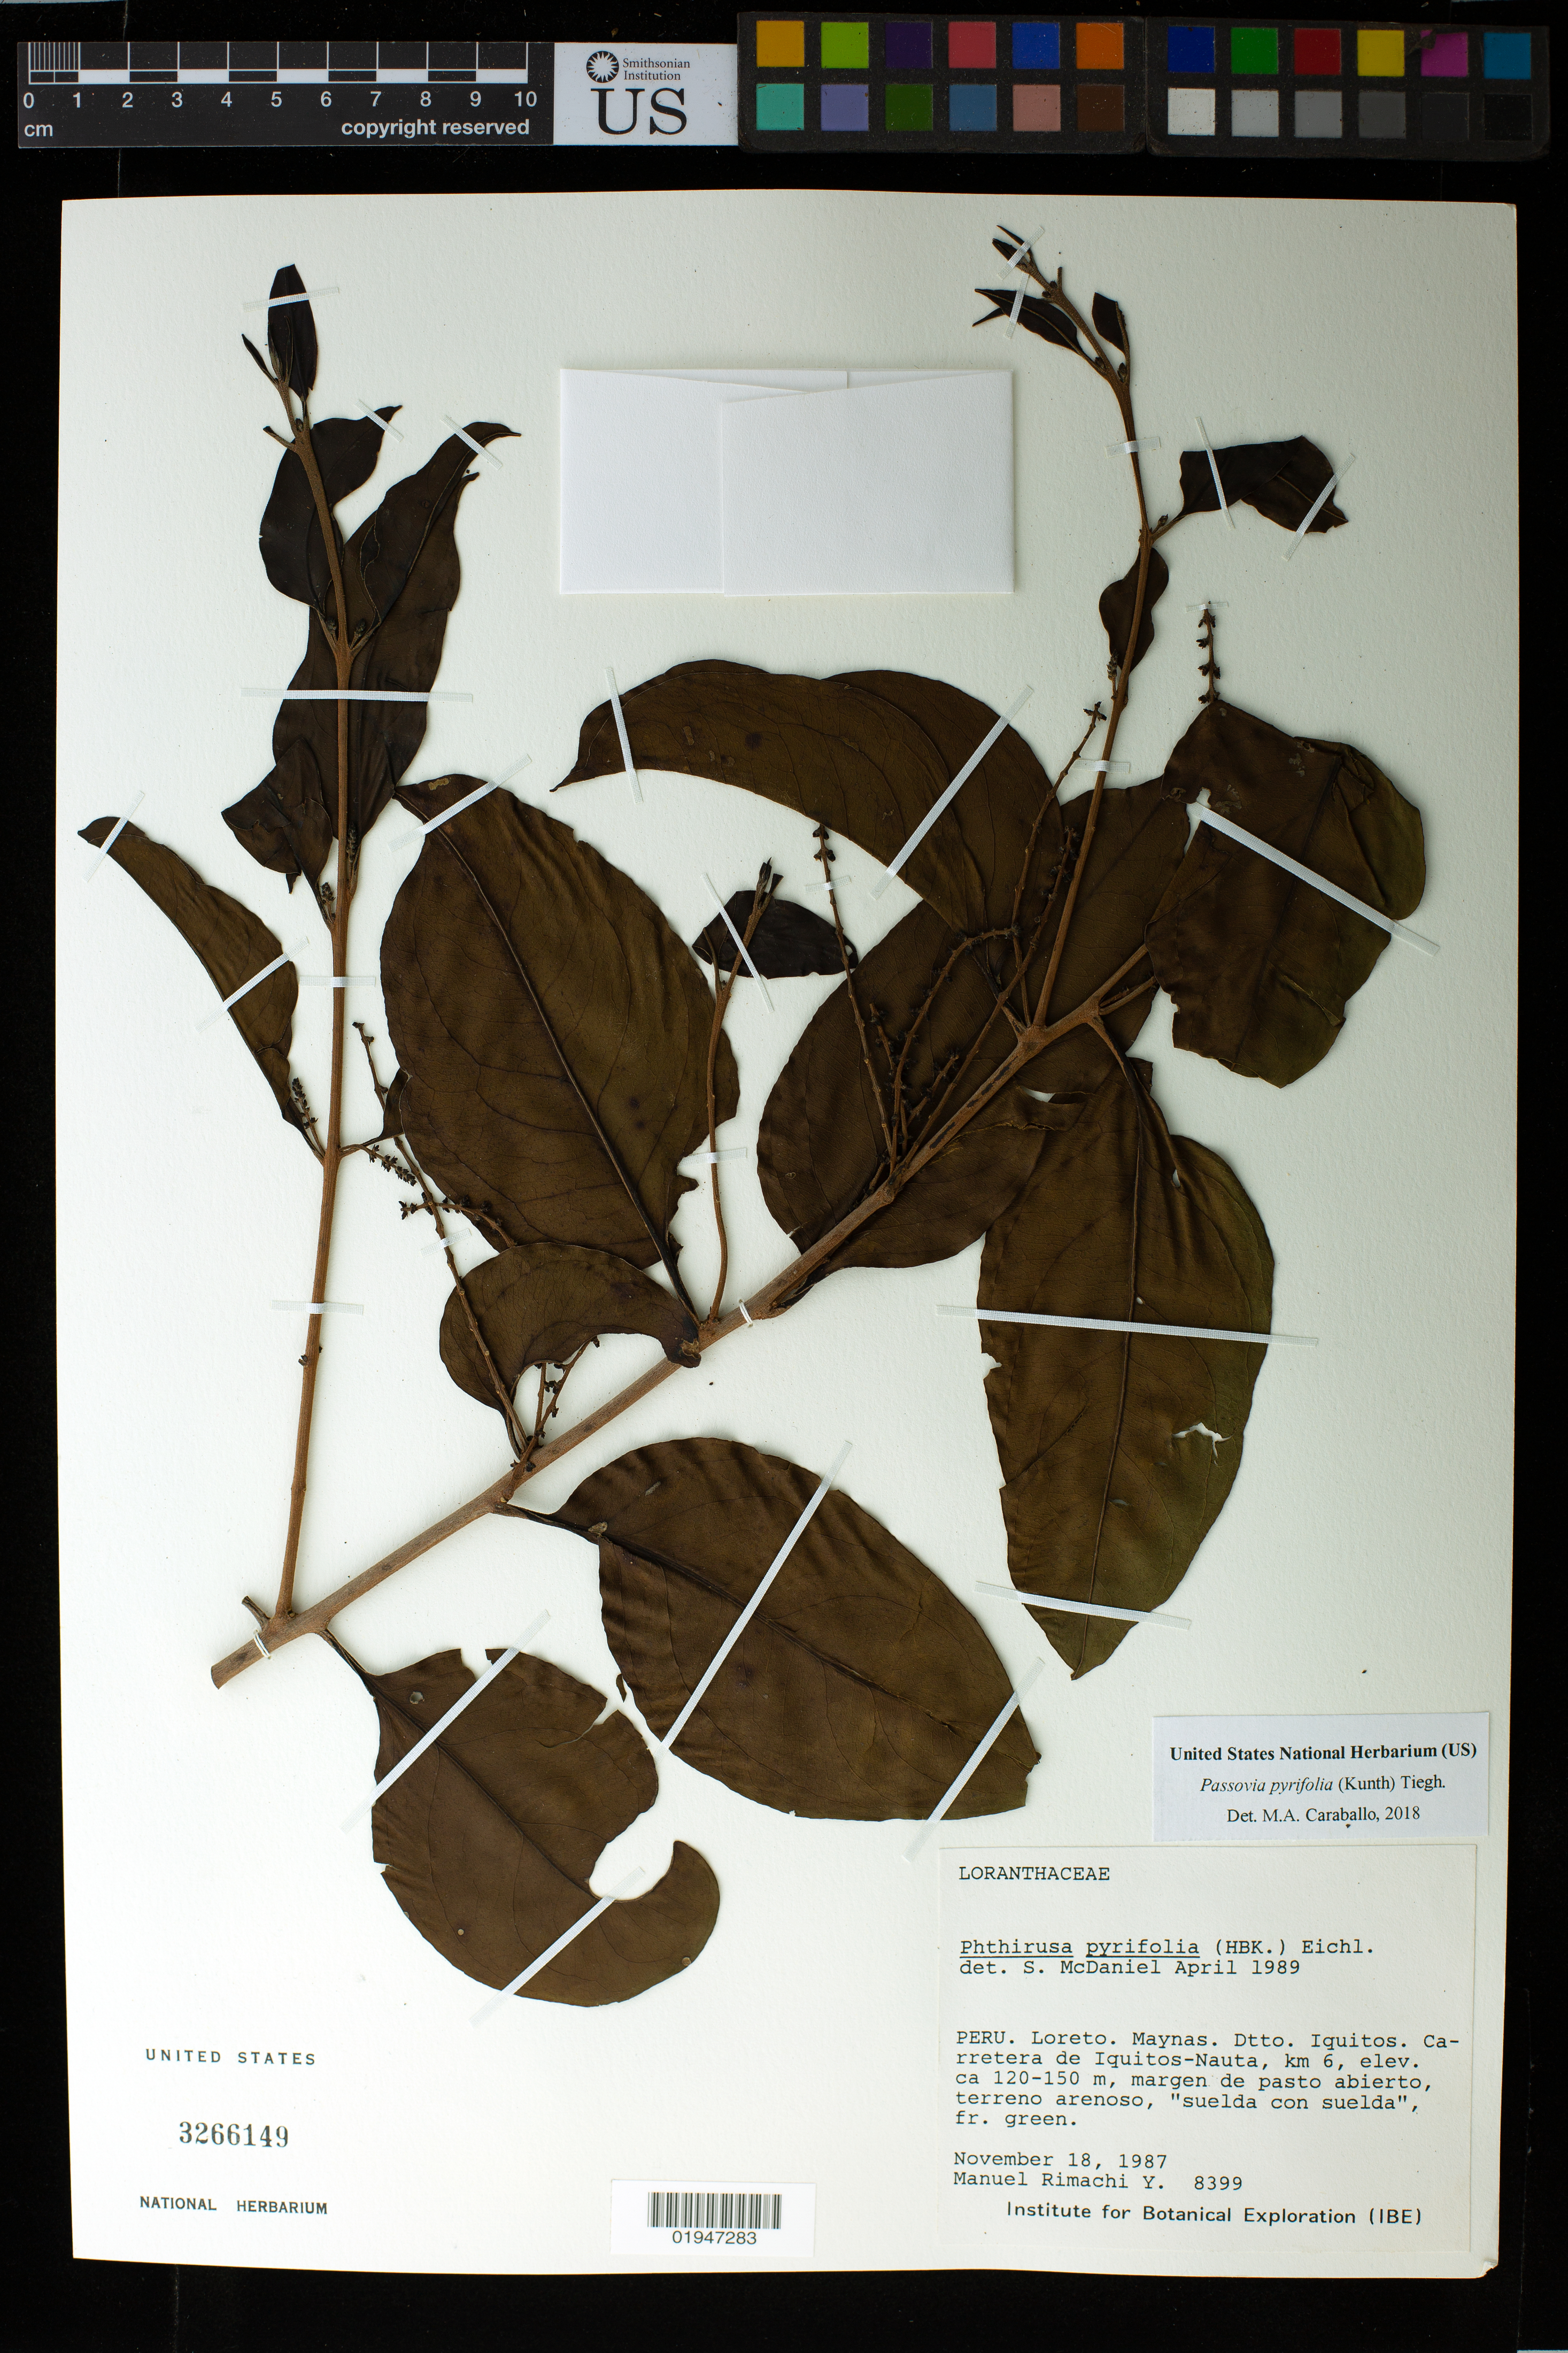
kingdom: Plantae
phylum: Tracheophyta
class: Magnoliopsida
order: Santalales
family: Loranthaceae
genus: Passovia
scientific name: Passovia pyrifolia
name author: (Kunth) Tiegh.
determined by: Caraballo-Ortiz, Marcos A., (MISS), University of Mississippi (UNITED STATES)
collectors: M. Rimachi Y.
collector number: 8399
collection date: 1987-11-18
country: Peru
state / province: Loreto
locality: Maynas. Dtto. Iquitos. Carretera de Iquitos-Nauta, km 6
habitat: Margen de pasto abierto terreno arenoso. "suelda con suelda"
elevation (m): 120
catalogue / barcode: US 3266149